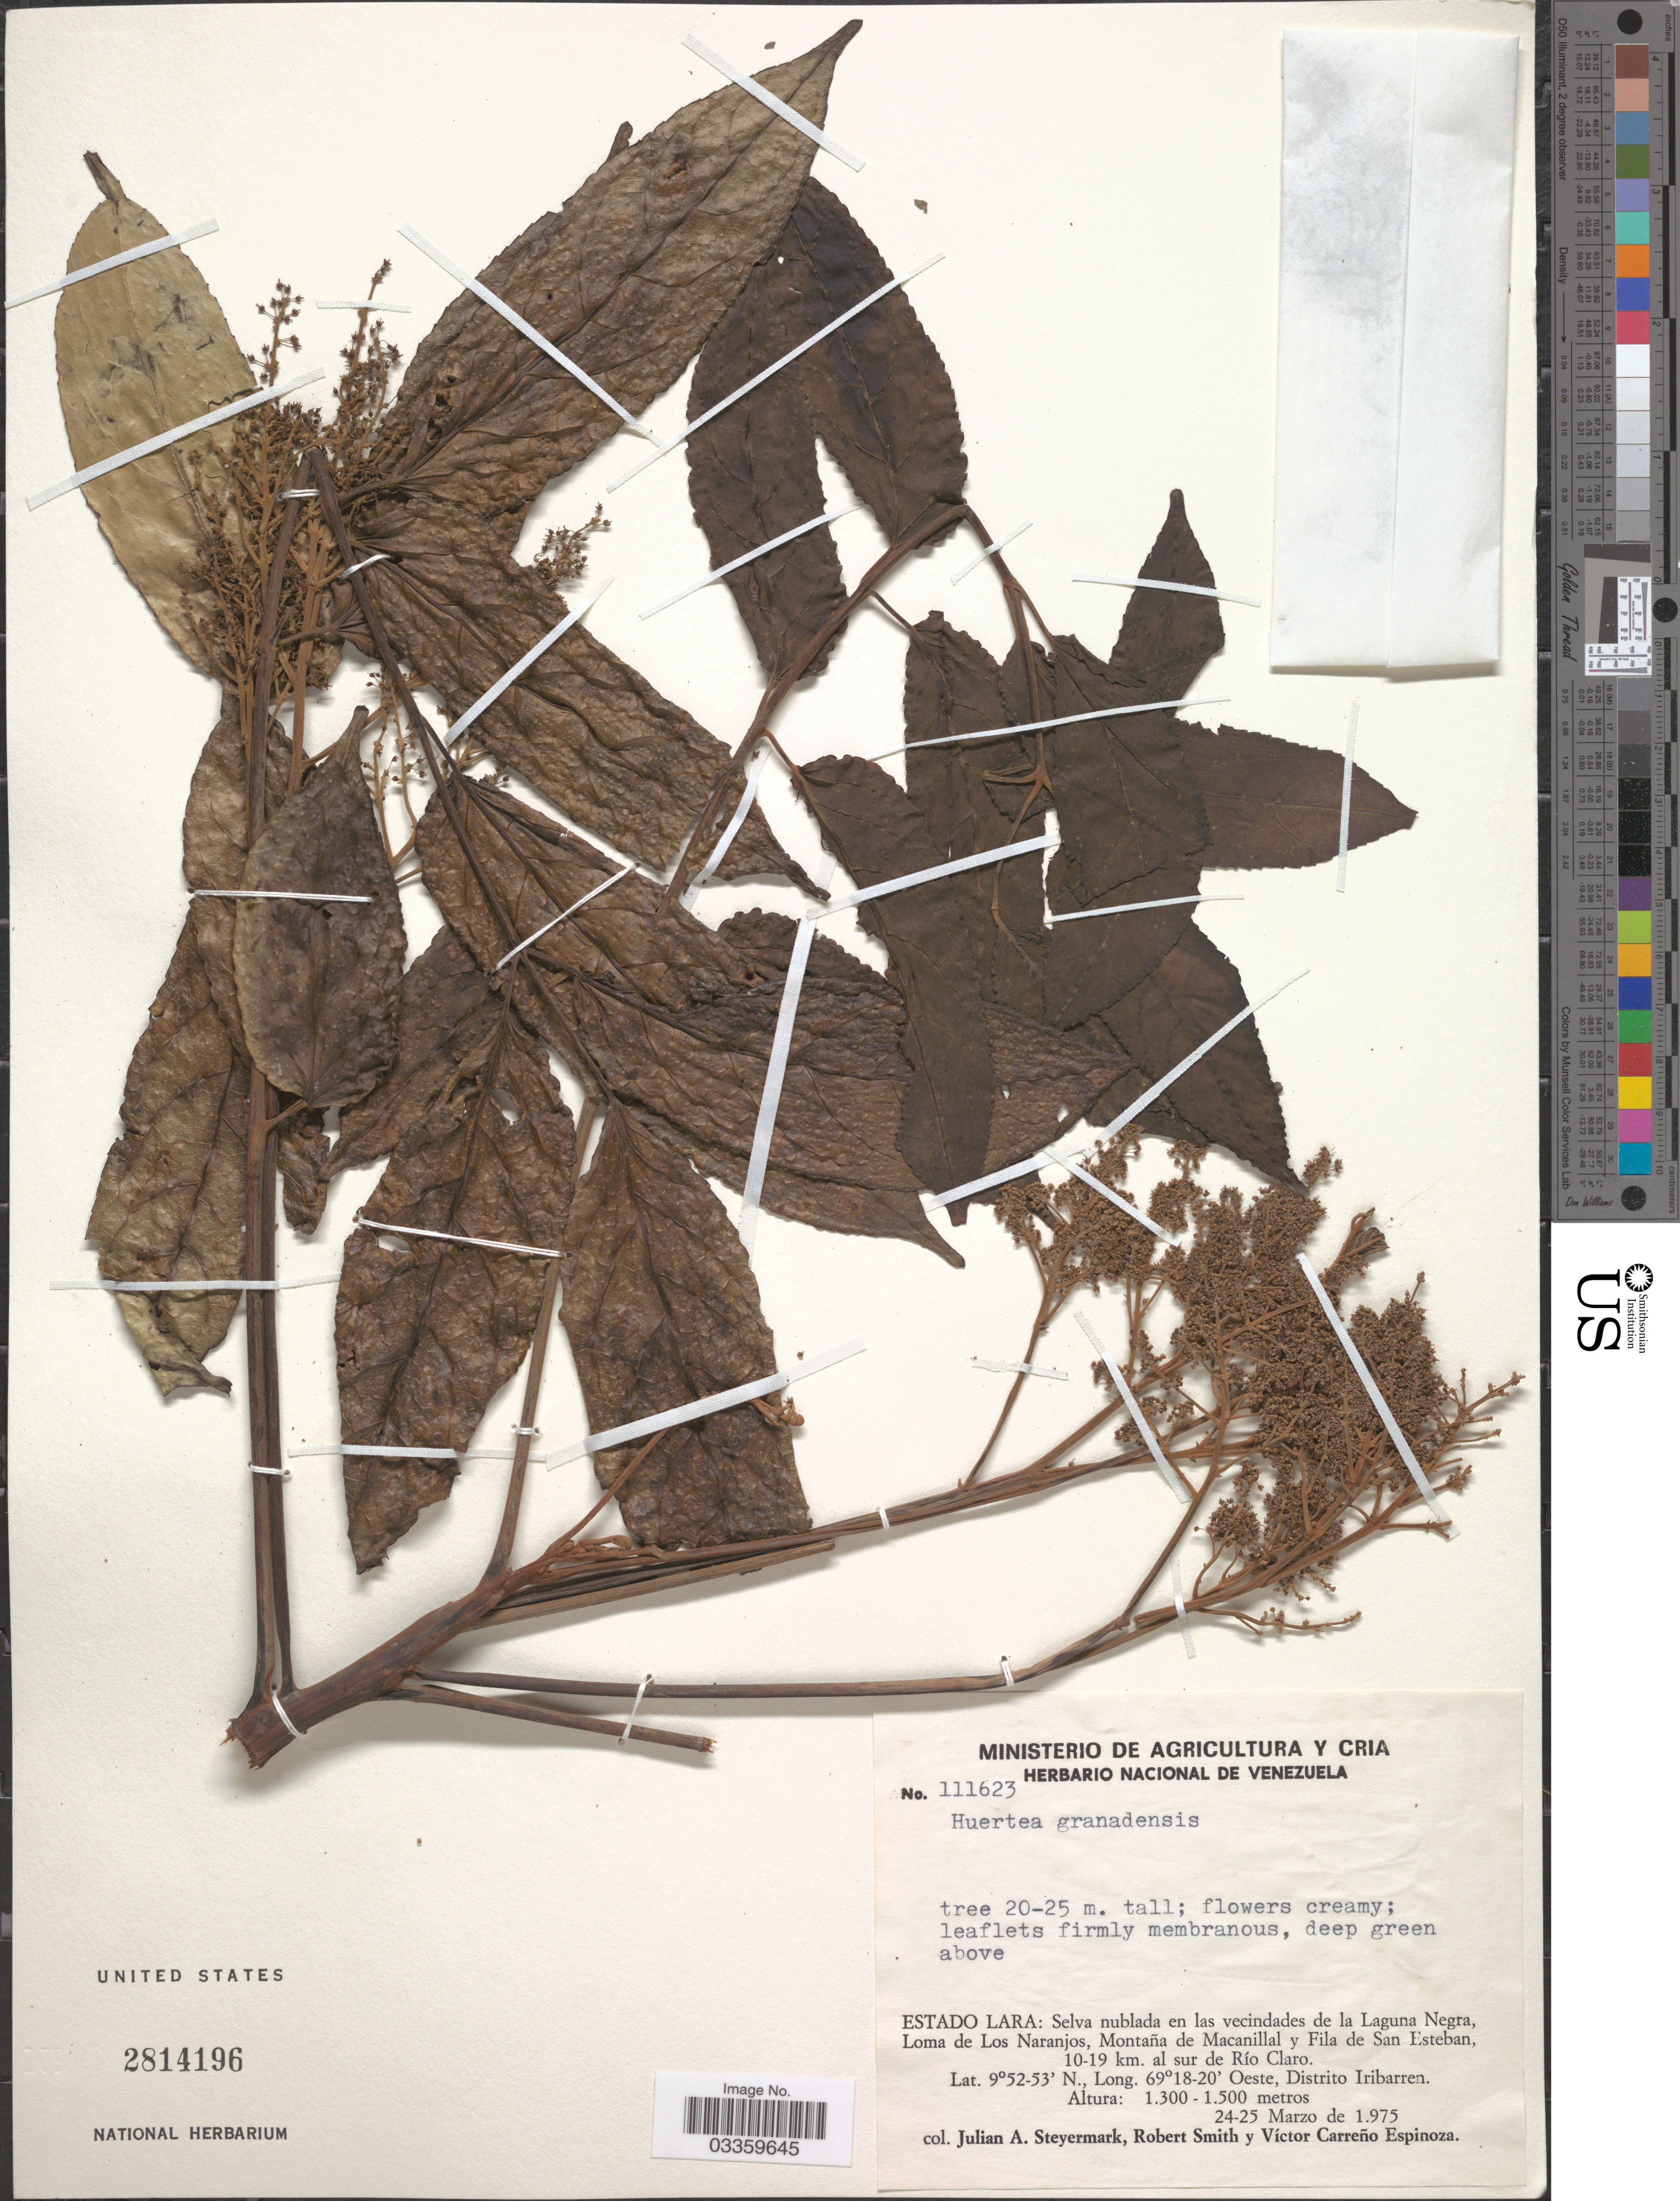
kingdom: Plantae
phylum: Tracheophyta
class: Magnoliopsida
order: Huerteales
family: Tapisciaceae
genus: Huertea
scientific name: Huertea granadina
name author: Cuatrec.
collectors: J. Steyermark, R. F. Smith & V. Espinoza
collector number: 111623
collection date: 1975-03-24/1975-03-25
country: Venezuela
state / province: Lara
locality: Selva nublada en las vecindades de la Laguna Negra, Loma de Los Naranjos, Montaña de Macanillal y Fila de San Esteban, 10-19 km. al sur de Río Claro, Distrito Iribarren.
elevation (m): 1300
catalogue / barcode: US 2814196